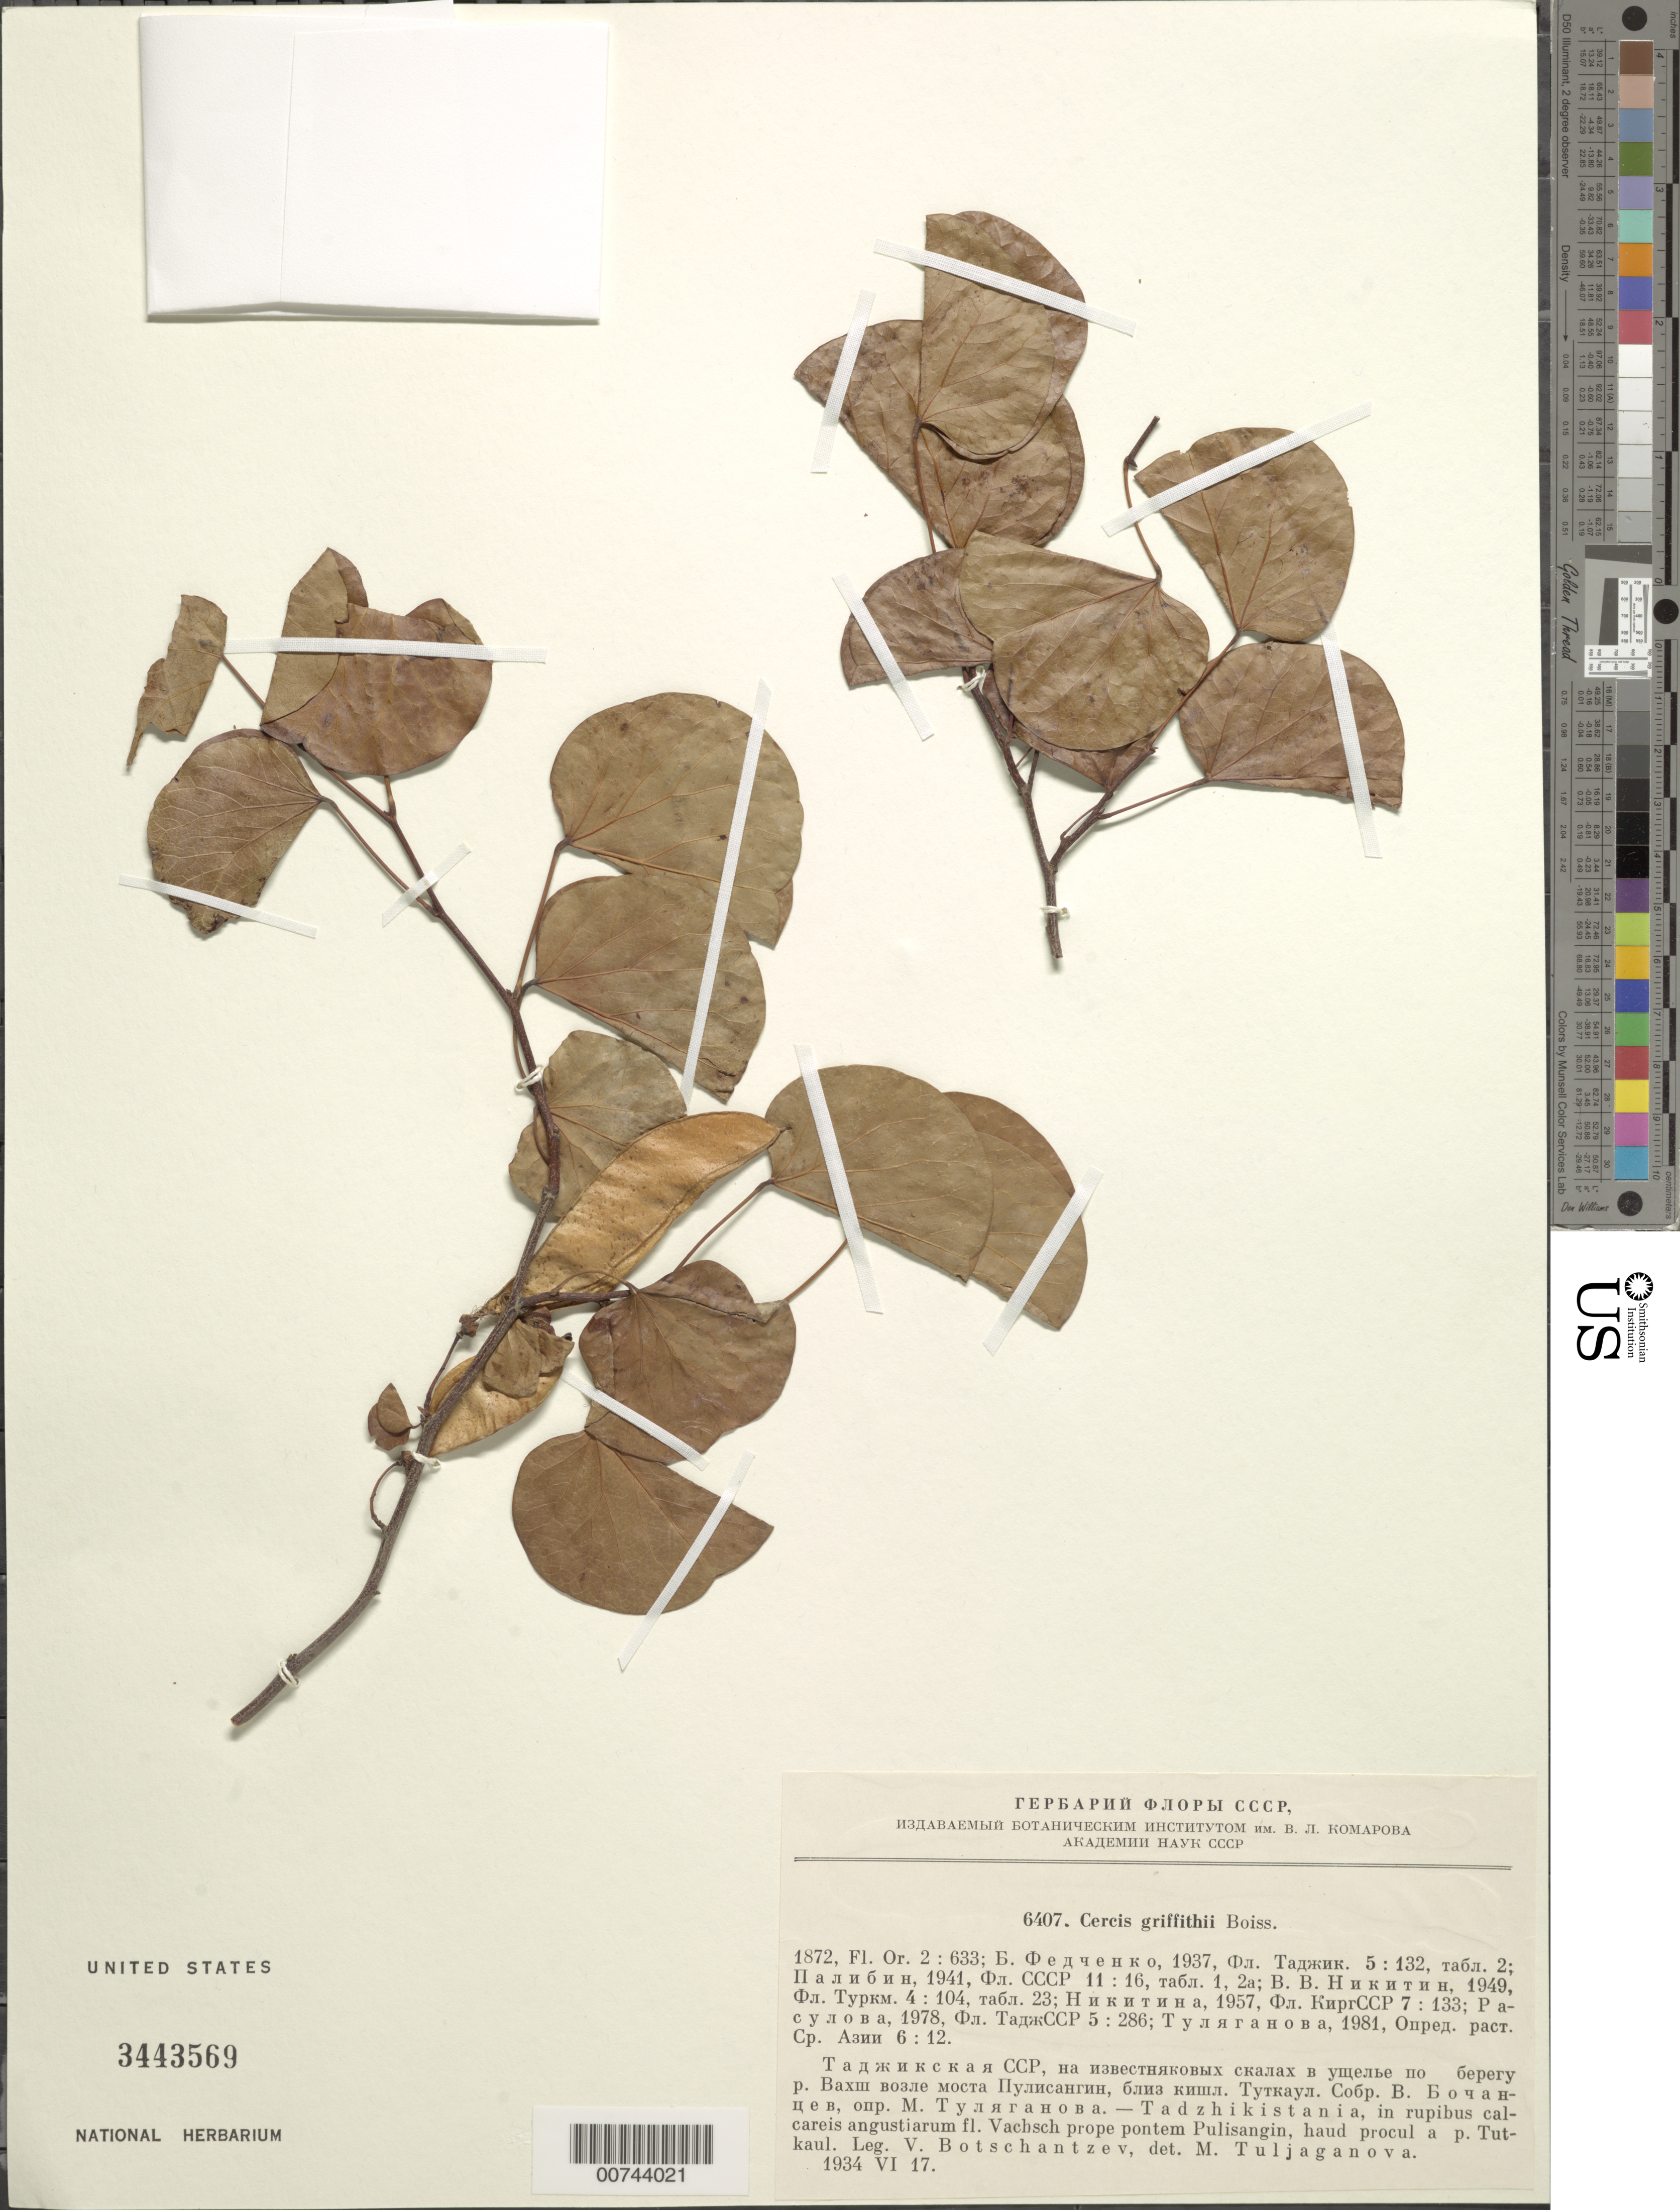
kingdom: Plantae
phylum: Tracheophyta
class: Magnoliopsida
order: Fabales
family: Fabaceae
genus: Cercis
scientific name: Cercis griffithii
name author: Boiss.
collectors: V. P. Botschantzev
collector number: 6407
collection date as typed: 17 Jun 1934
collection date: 1934-06-17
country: Tajikistan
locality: Near Tut-Kaul, along River Vachsch. [label gives USSR as country]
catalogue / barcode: US 3443569